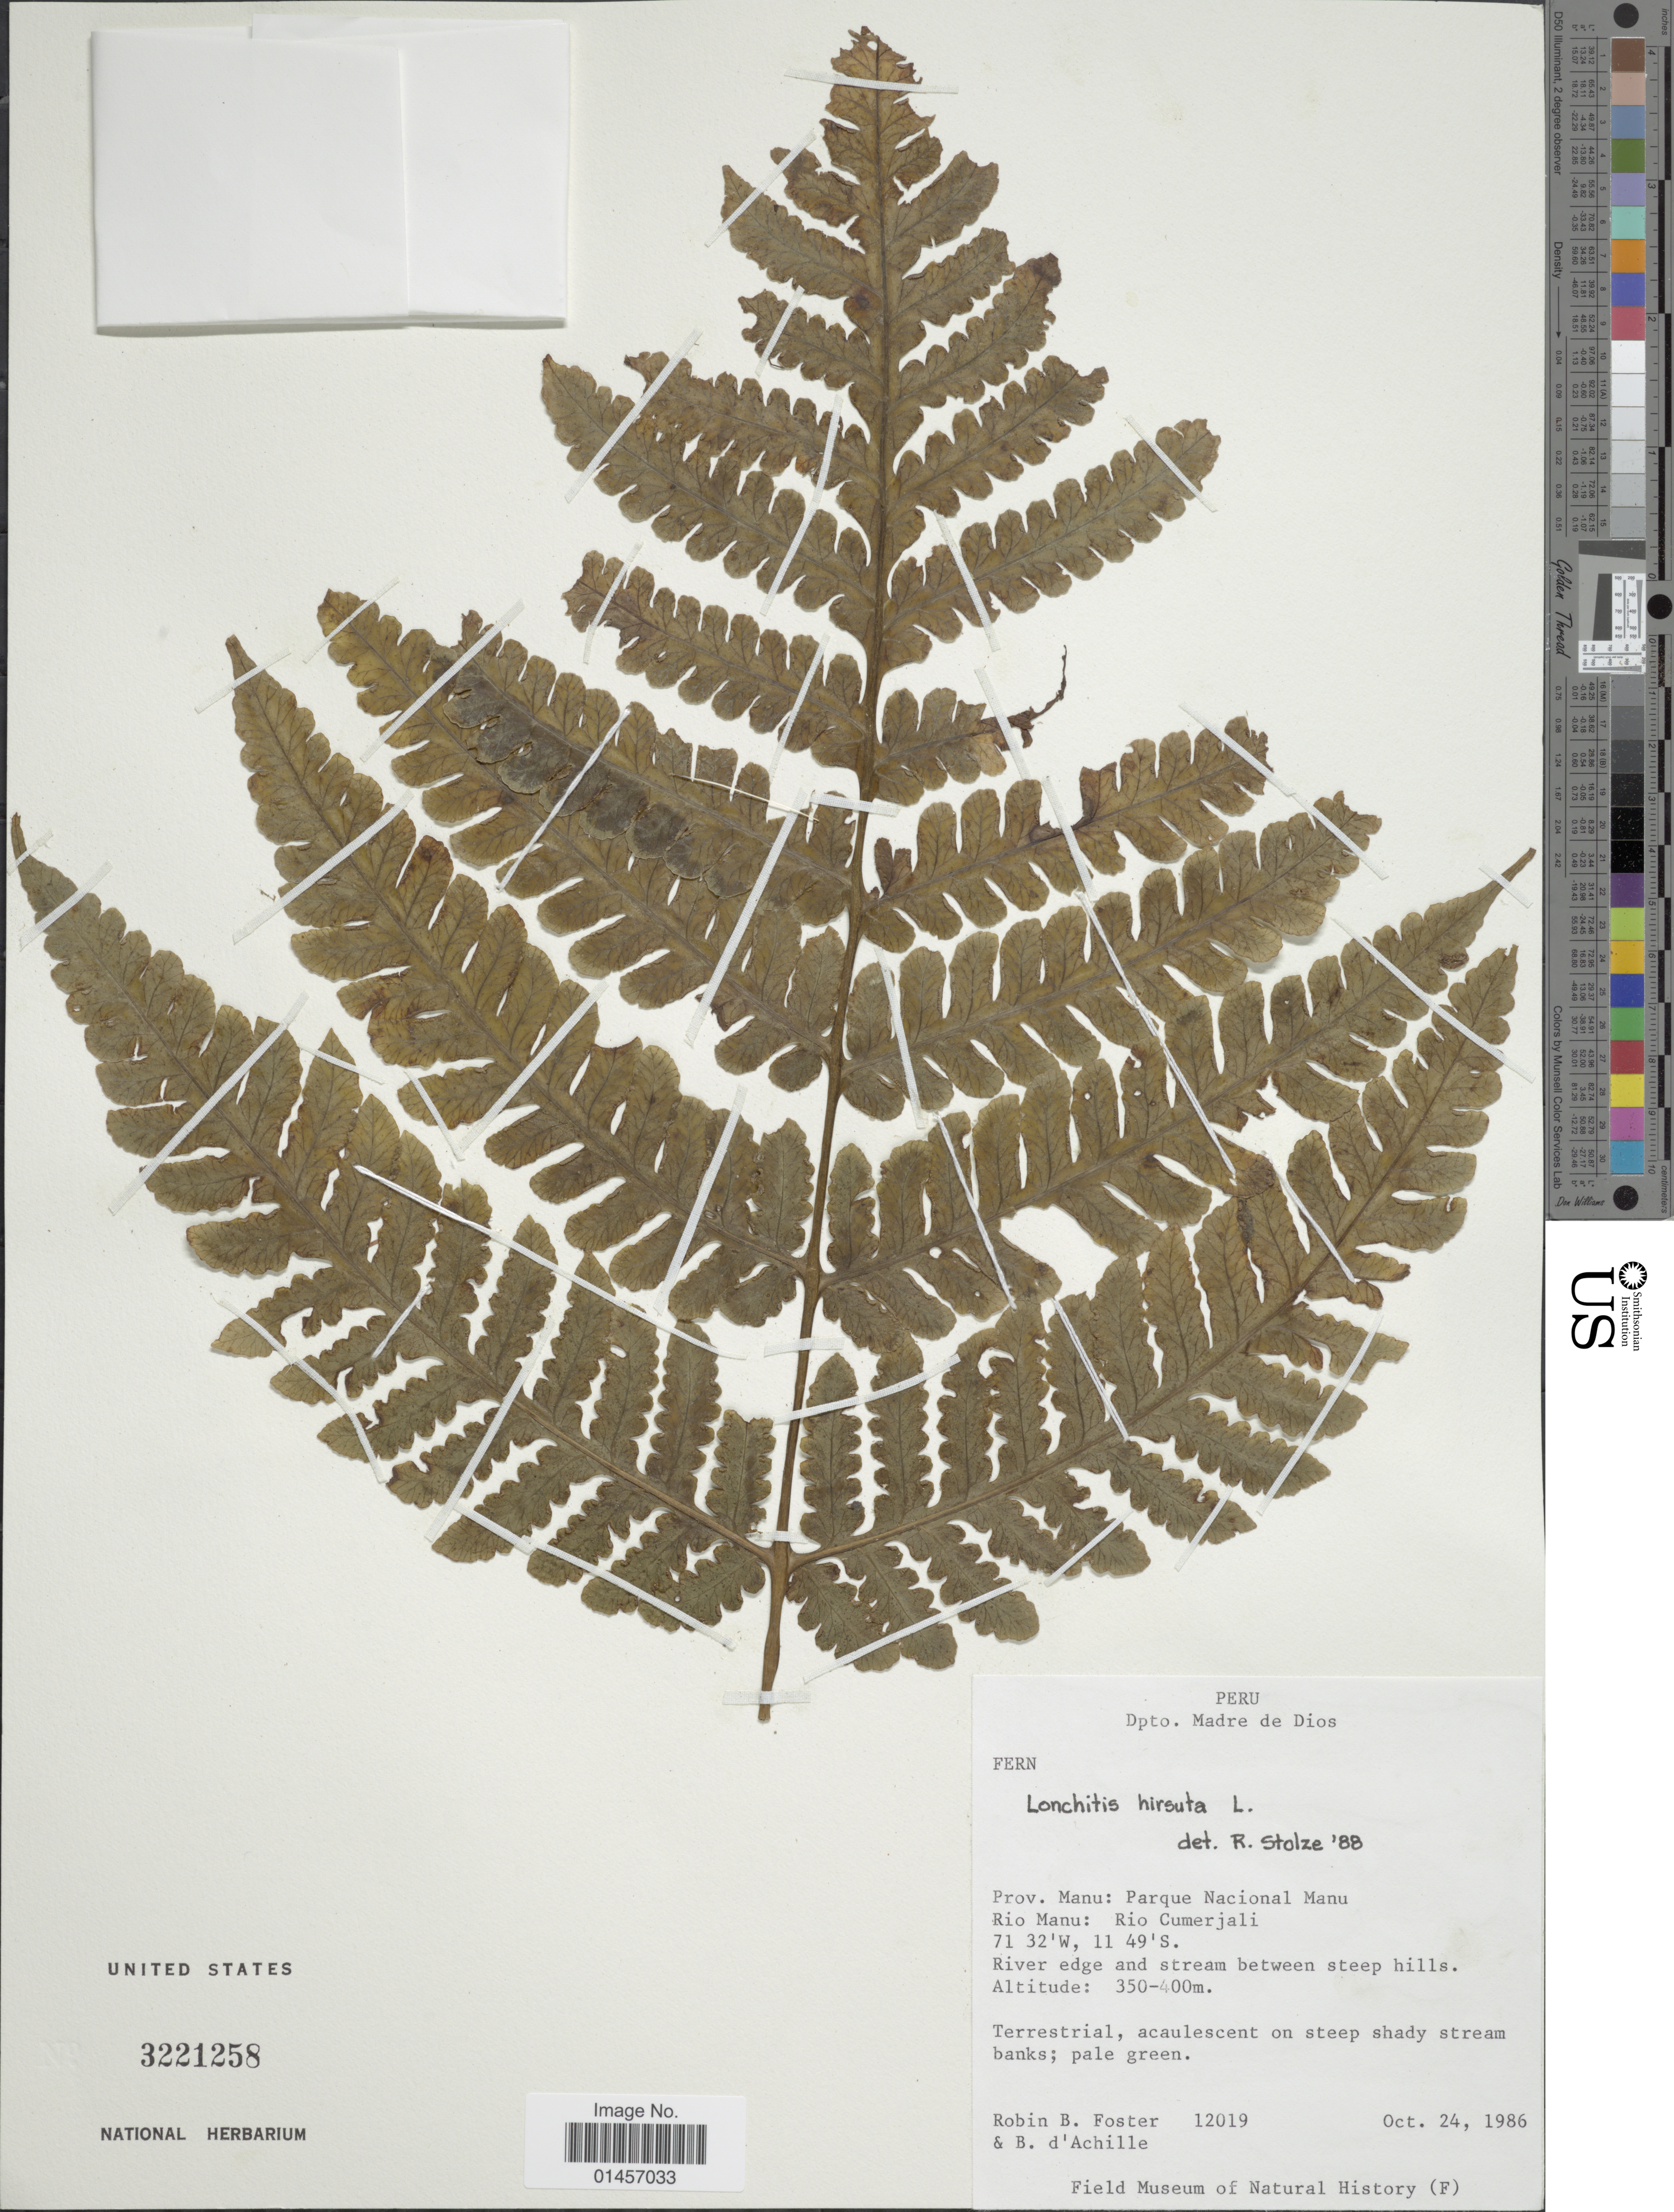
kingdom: Plantae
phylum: Tracheophyta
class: Polypodiopsida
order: Polypodiales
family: Lonchitidaceae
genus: Lonchitis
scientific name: Lonchitis hirsuta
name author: L.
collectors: R. B. Foster & B. d'Achille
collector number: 12019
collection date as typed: Transcribed d/m/y: 24/10/19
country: Peru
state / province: Madre de Dios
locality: Peru, Dpto. Madre de Dios, Manu: Parque Nacional Manu. Rio Manu: Rio Cumerjali.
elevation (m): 350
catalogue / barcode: US 3221258